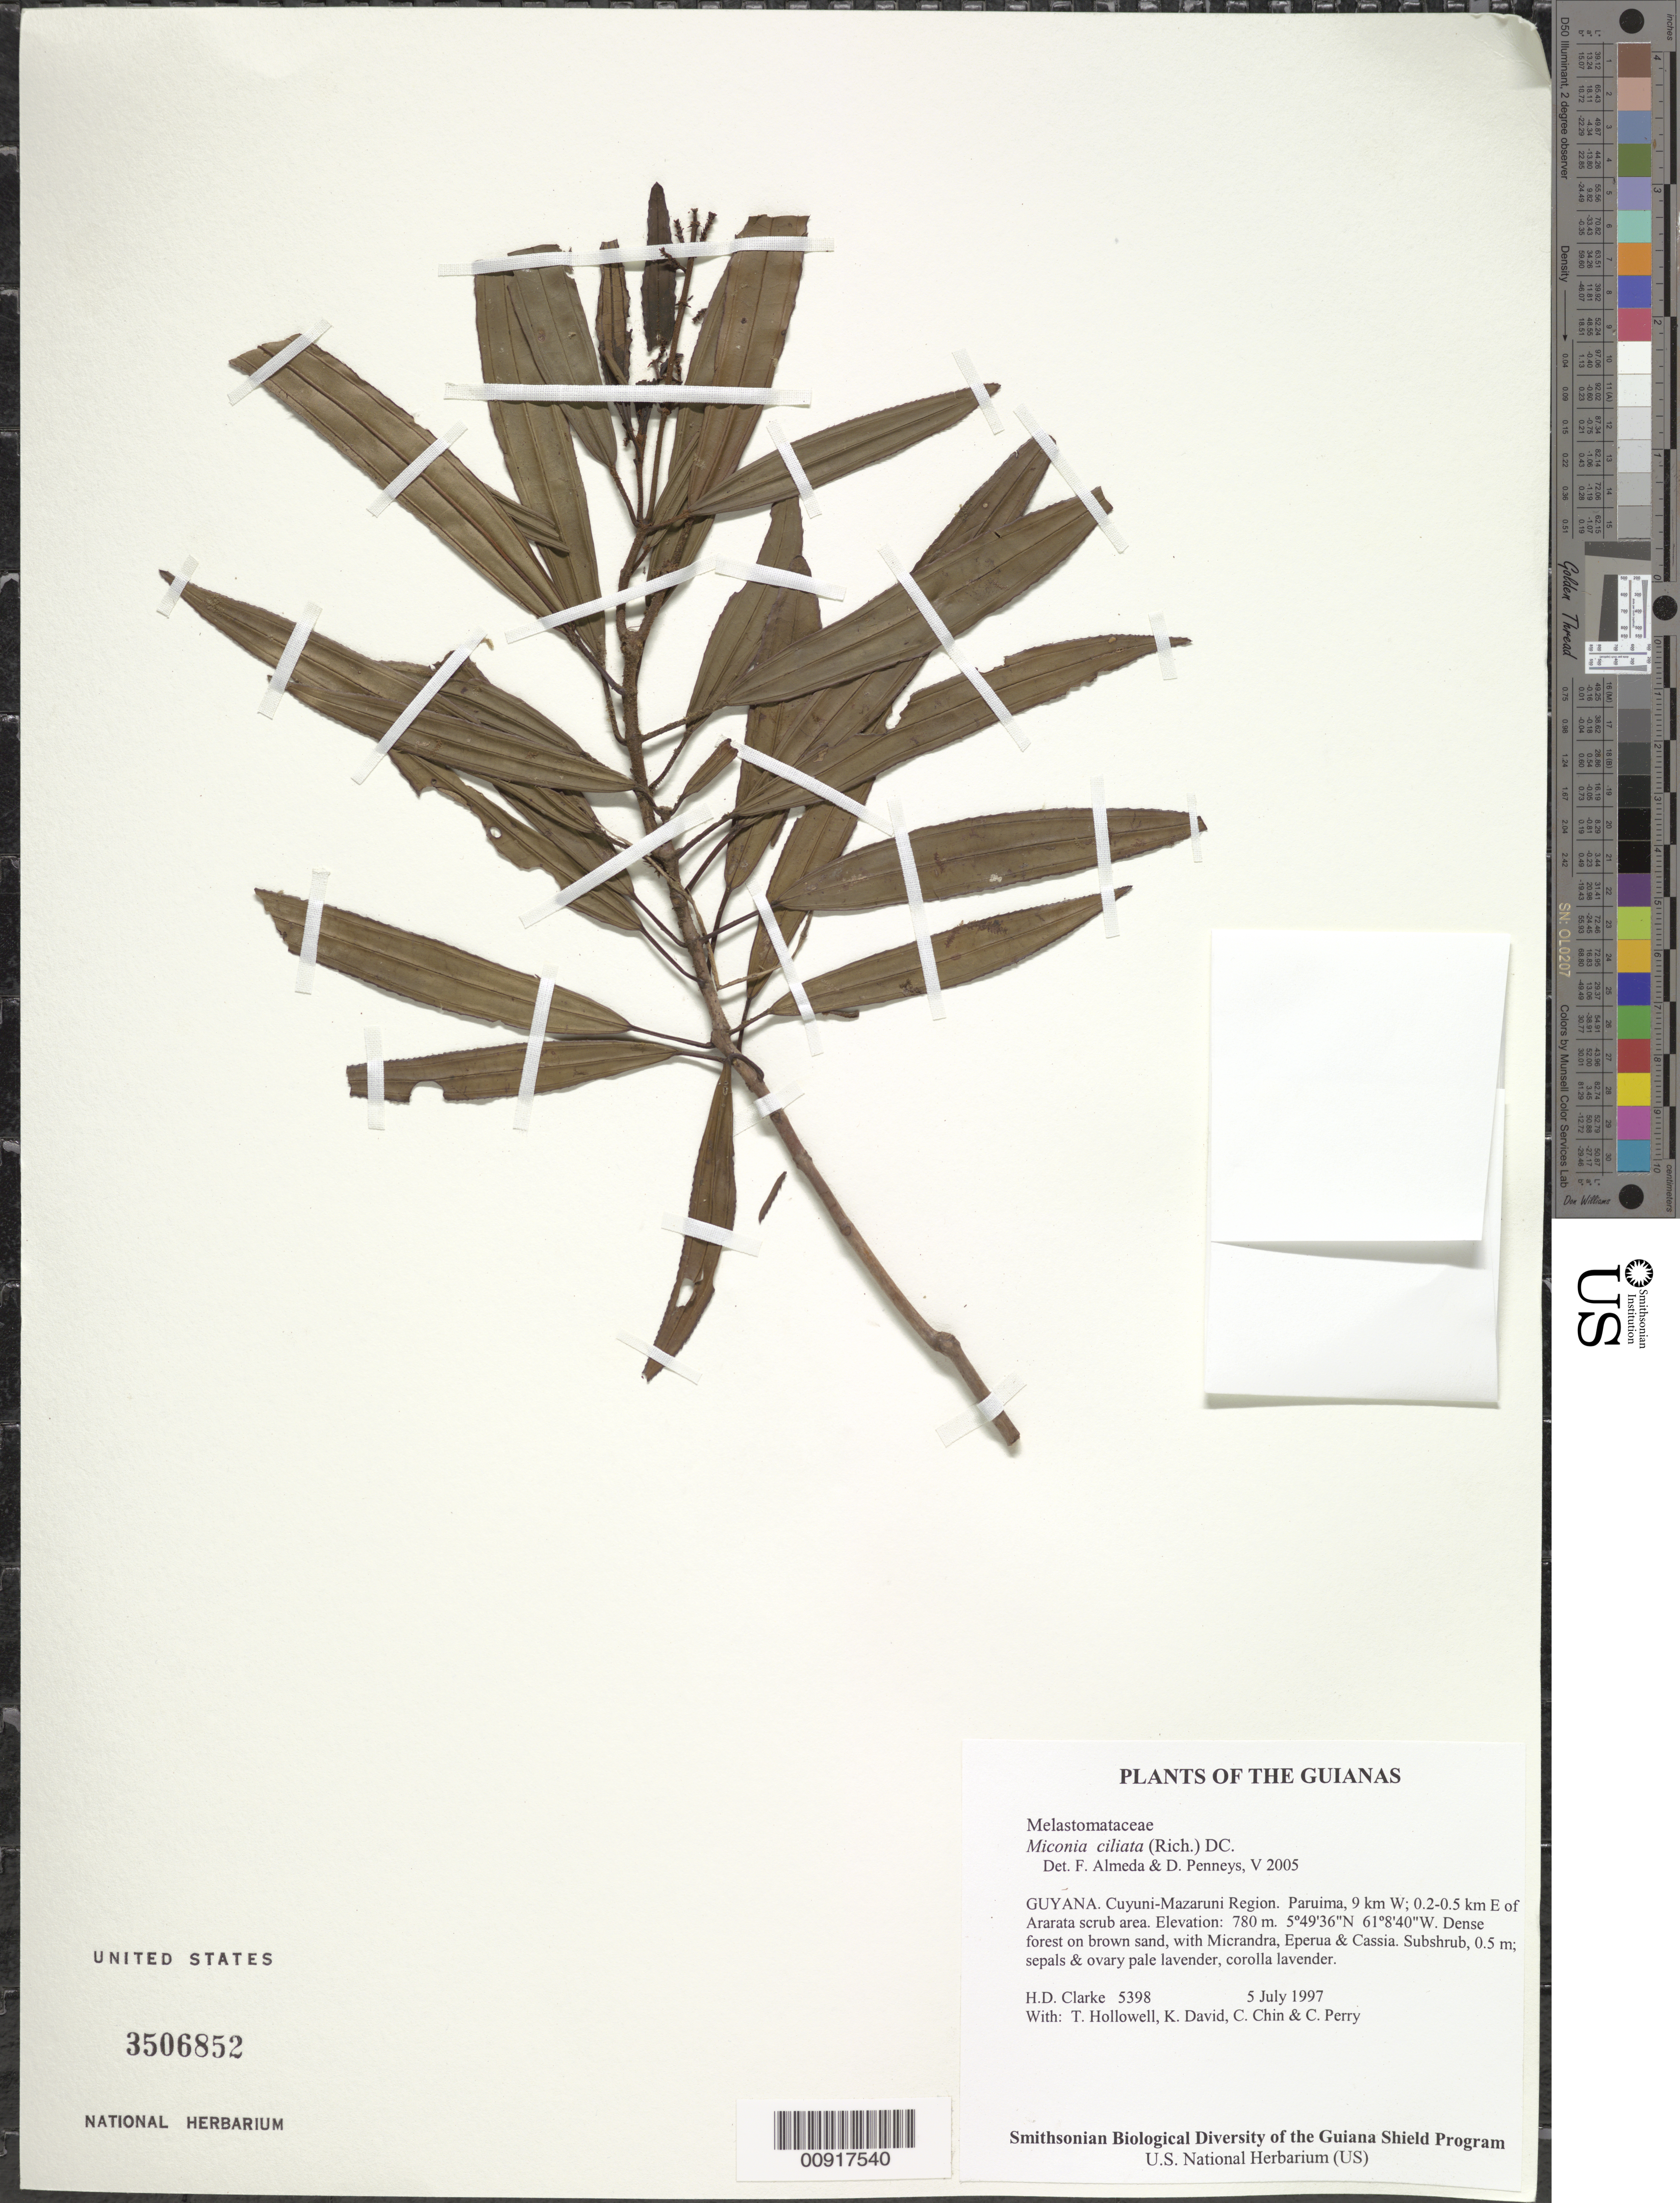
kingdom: Plantae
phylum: Tracheophyta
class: Magnoliopsida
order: Myrtales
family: Melastomataceae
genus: Miconia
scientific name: Miconia ciliata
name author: (Rich.) DC.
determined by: Almeda, F.; Penneys, D. S.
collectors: H. D. Clarke, T. Hollowell, K. David, C. Chin & C. Perry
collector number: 5398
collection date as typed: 5 July 1997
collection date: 1997-07-05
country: Guyana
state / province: Cuyuni-Mazaruni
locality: Paruima, 9 km W; 0.2-0.5 km E of Ararata scrub area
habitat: Dense forest on brown sand, with Micrandra, Eperua & Cassia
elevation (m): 780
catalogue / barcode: US 3506852